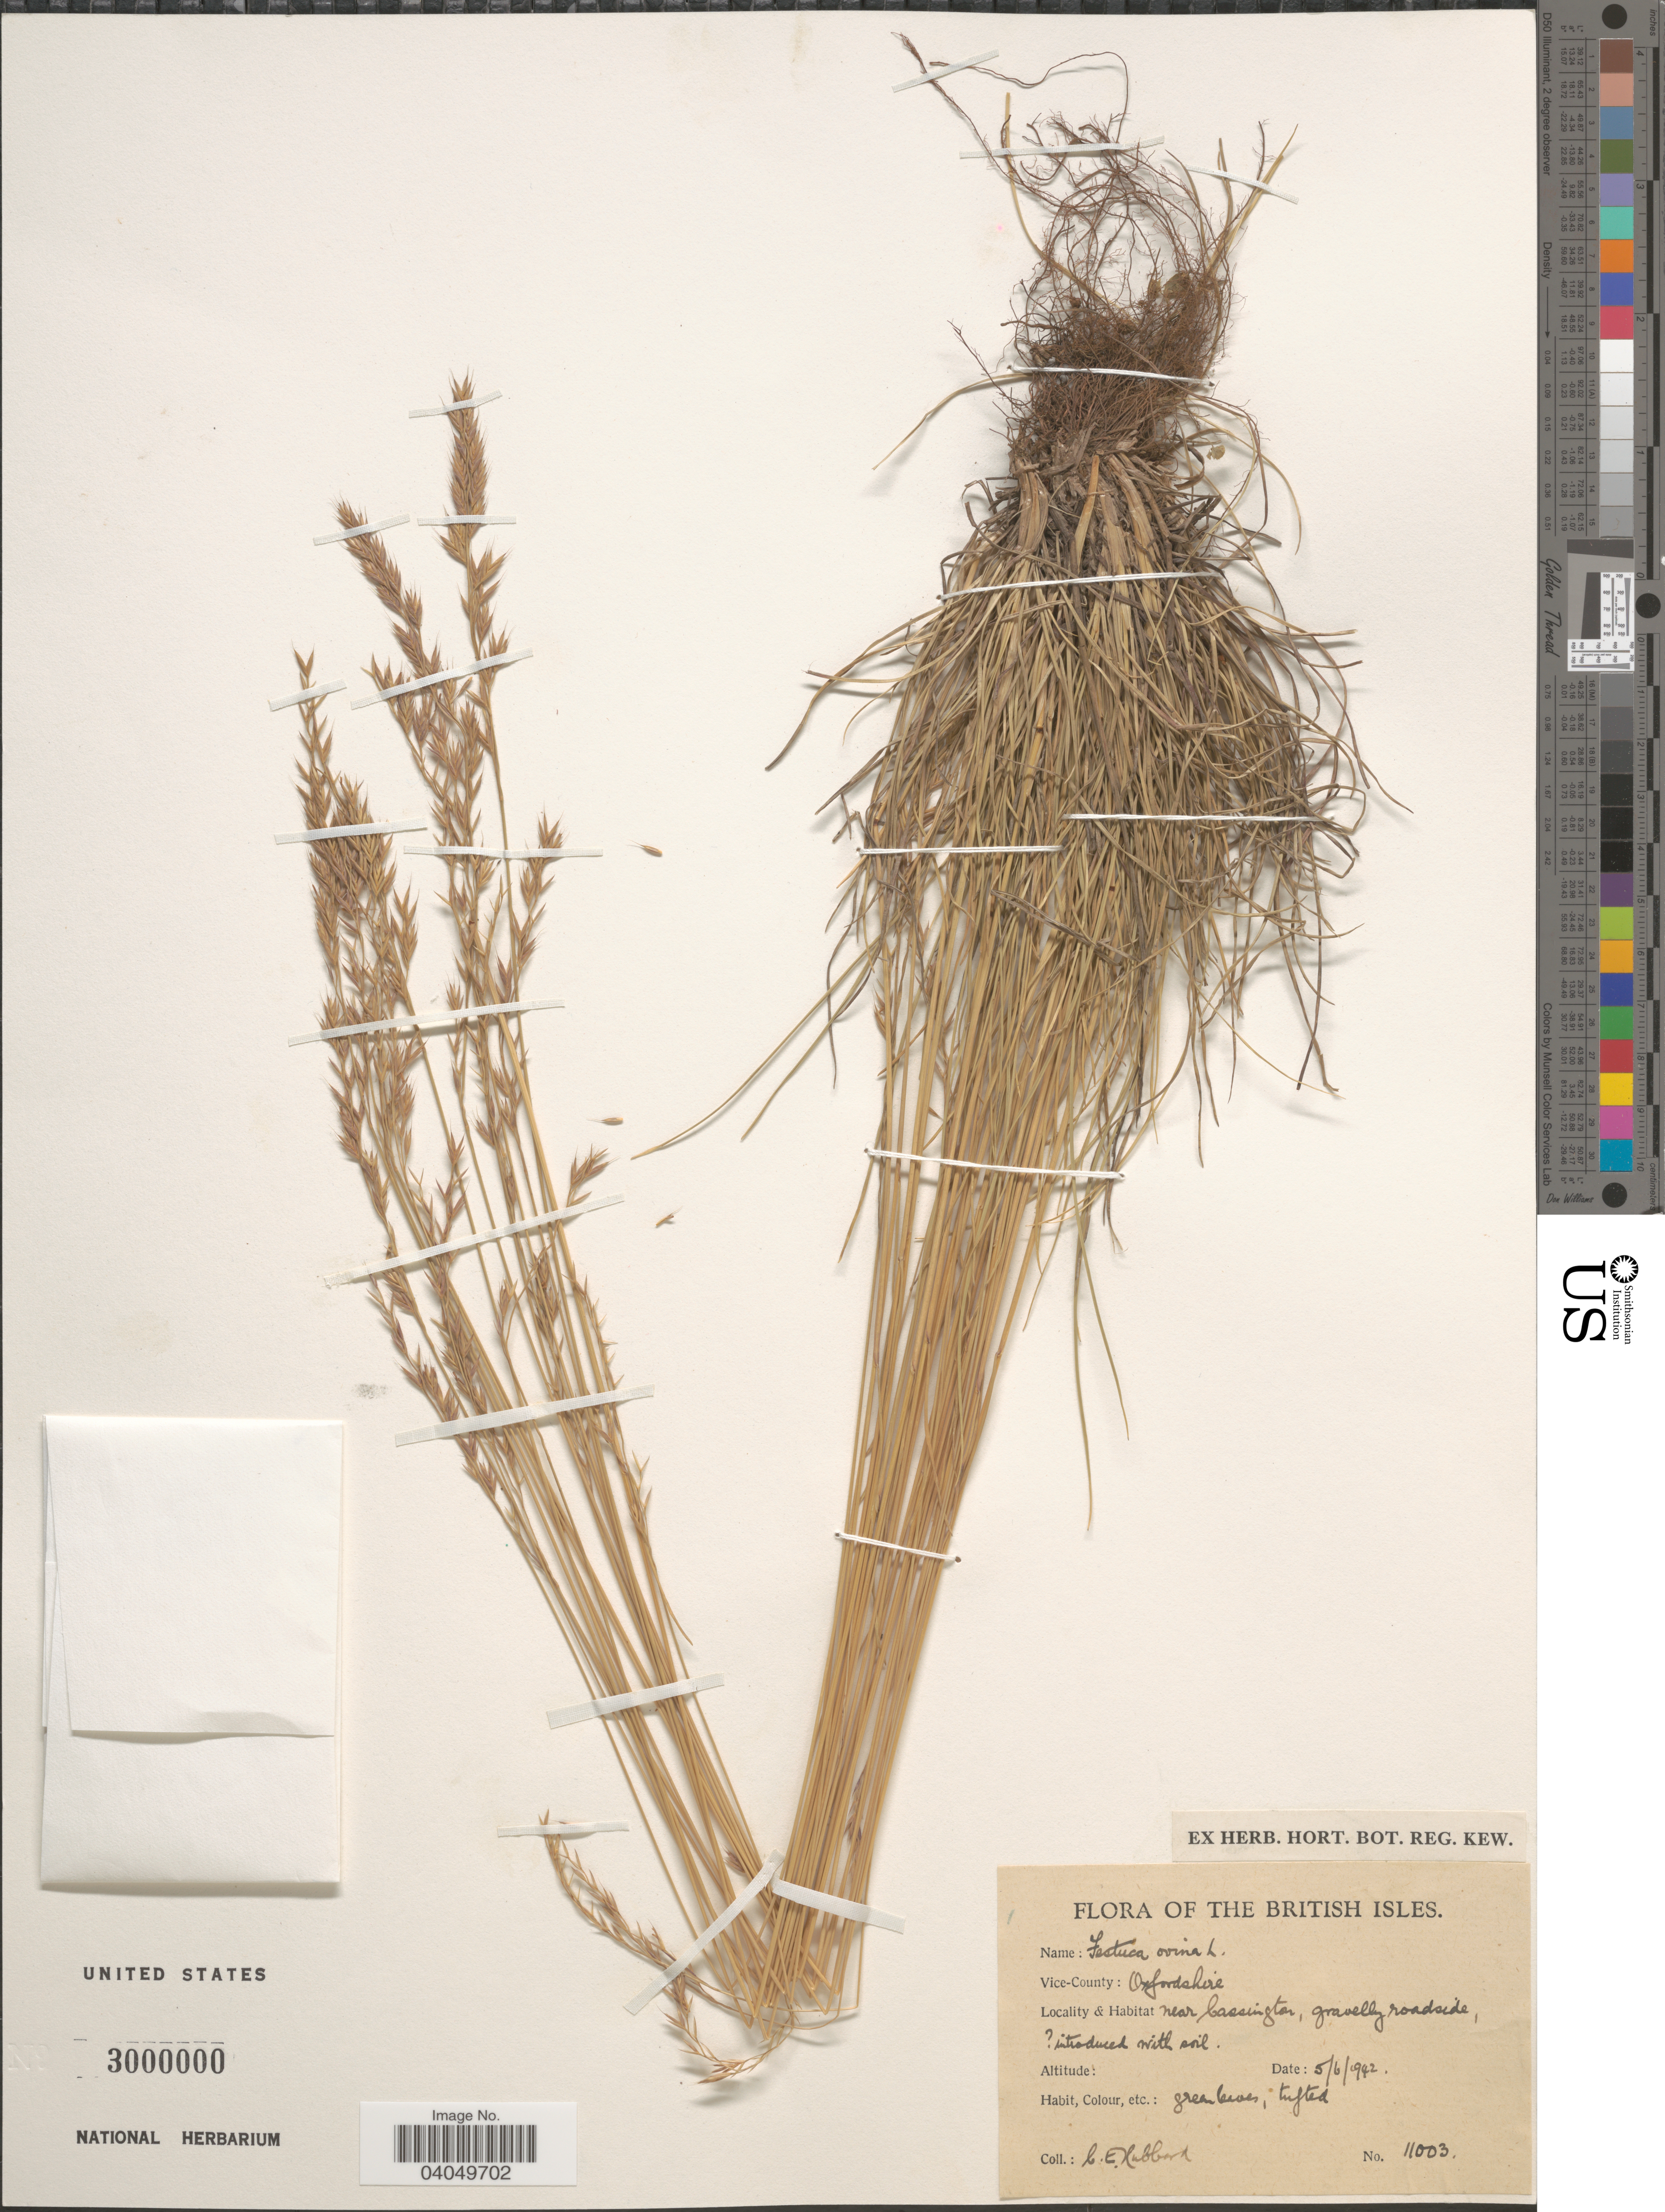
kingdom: Plantae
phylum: Tracheophyta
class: Liliopsida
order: Poales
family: Poaceae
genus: Festuca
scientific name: Festuca ovina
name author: L.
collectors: C. E. Hubbard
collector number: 11003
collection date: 1942-06-05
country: United Kingdom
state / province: England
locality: The British Isles. Vice-County: Oxfordshire. Near Cassington, gravelly roadside.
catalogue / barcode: US 3000000